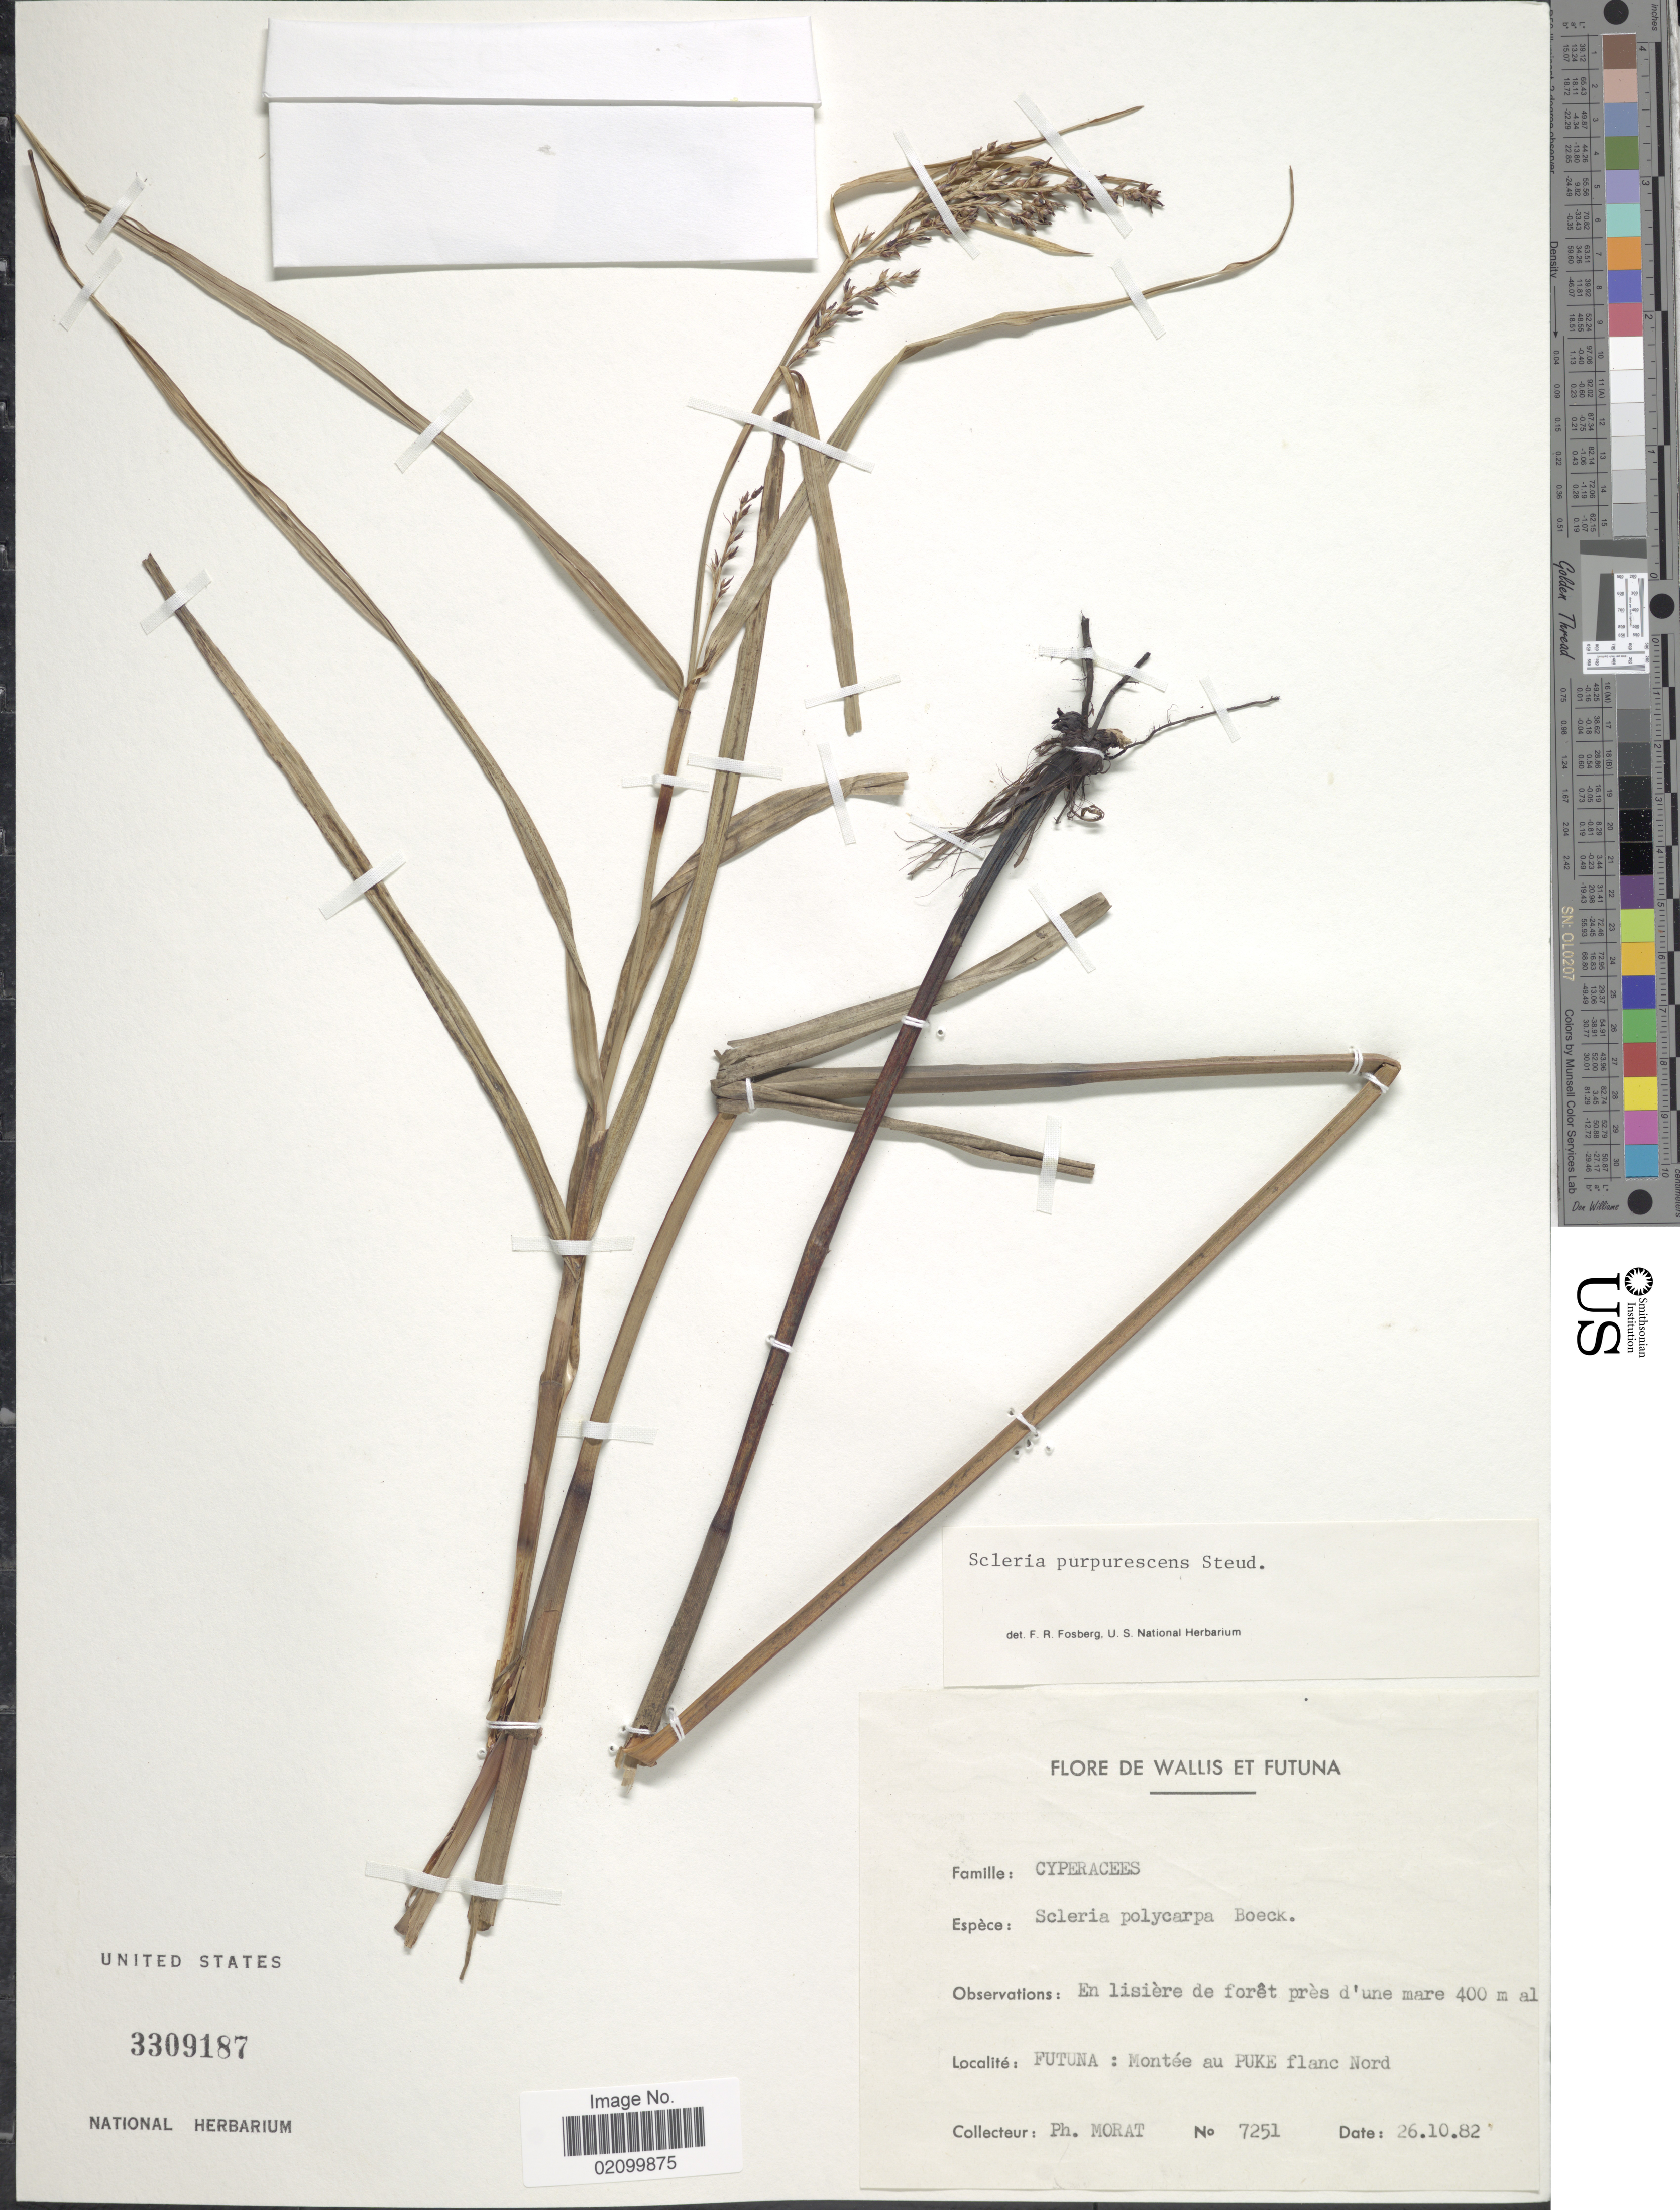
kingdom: Plantae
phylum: Tracheophyta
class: Liliopsida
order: Poales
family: Cyperaceae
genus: Scleria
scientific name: Scleria purpurascens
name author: Steud.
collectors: P. Morat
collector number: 7251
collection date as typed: Transcribed d/m/y: 26/10/82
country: Wallis and Futuna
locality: Futuna: Montee au Puke flanc Nord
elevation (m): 400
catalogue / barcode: US 3309187